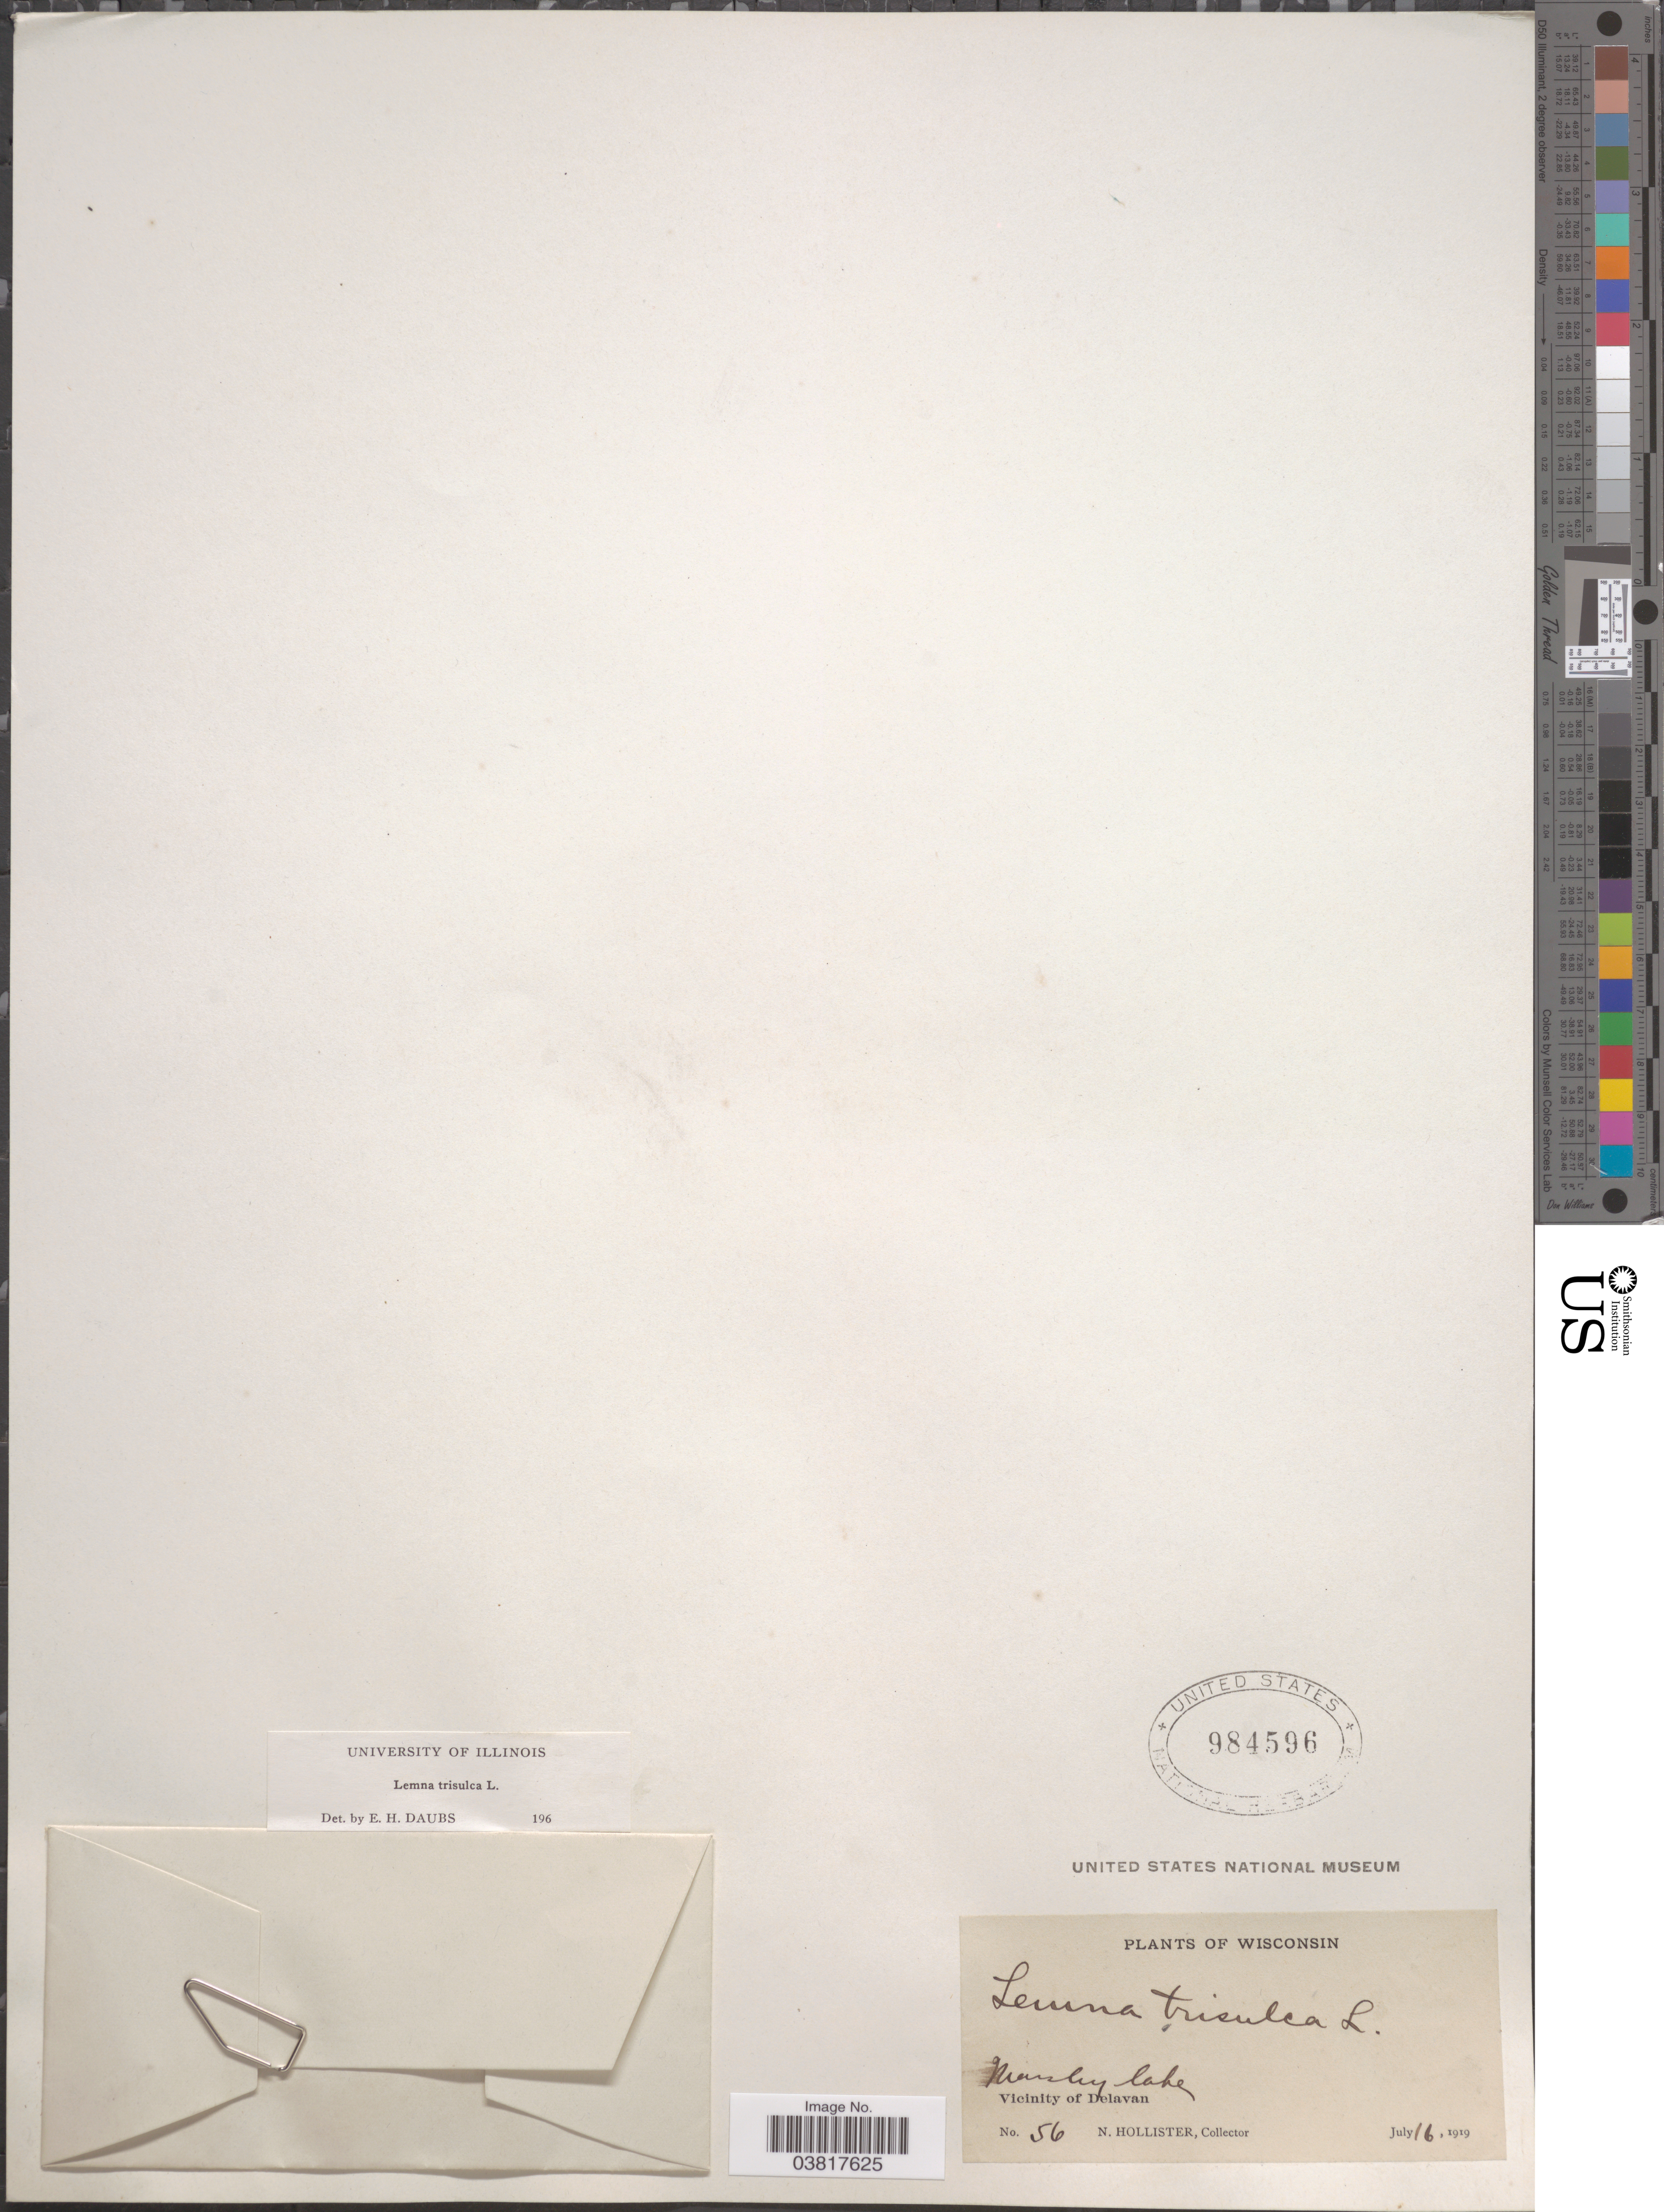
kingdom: Plantae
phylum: Tracheophyta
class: Liliopsida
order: Alismatales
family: Araceae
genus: Lemna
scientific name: Lemna trisulca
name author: L.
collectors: N. Hollister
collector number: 56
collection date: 1919-07-16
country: United States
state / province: Wisconsin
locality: Vicinity of Delavan.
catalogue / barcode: US 984596